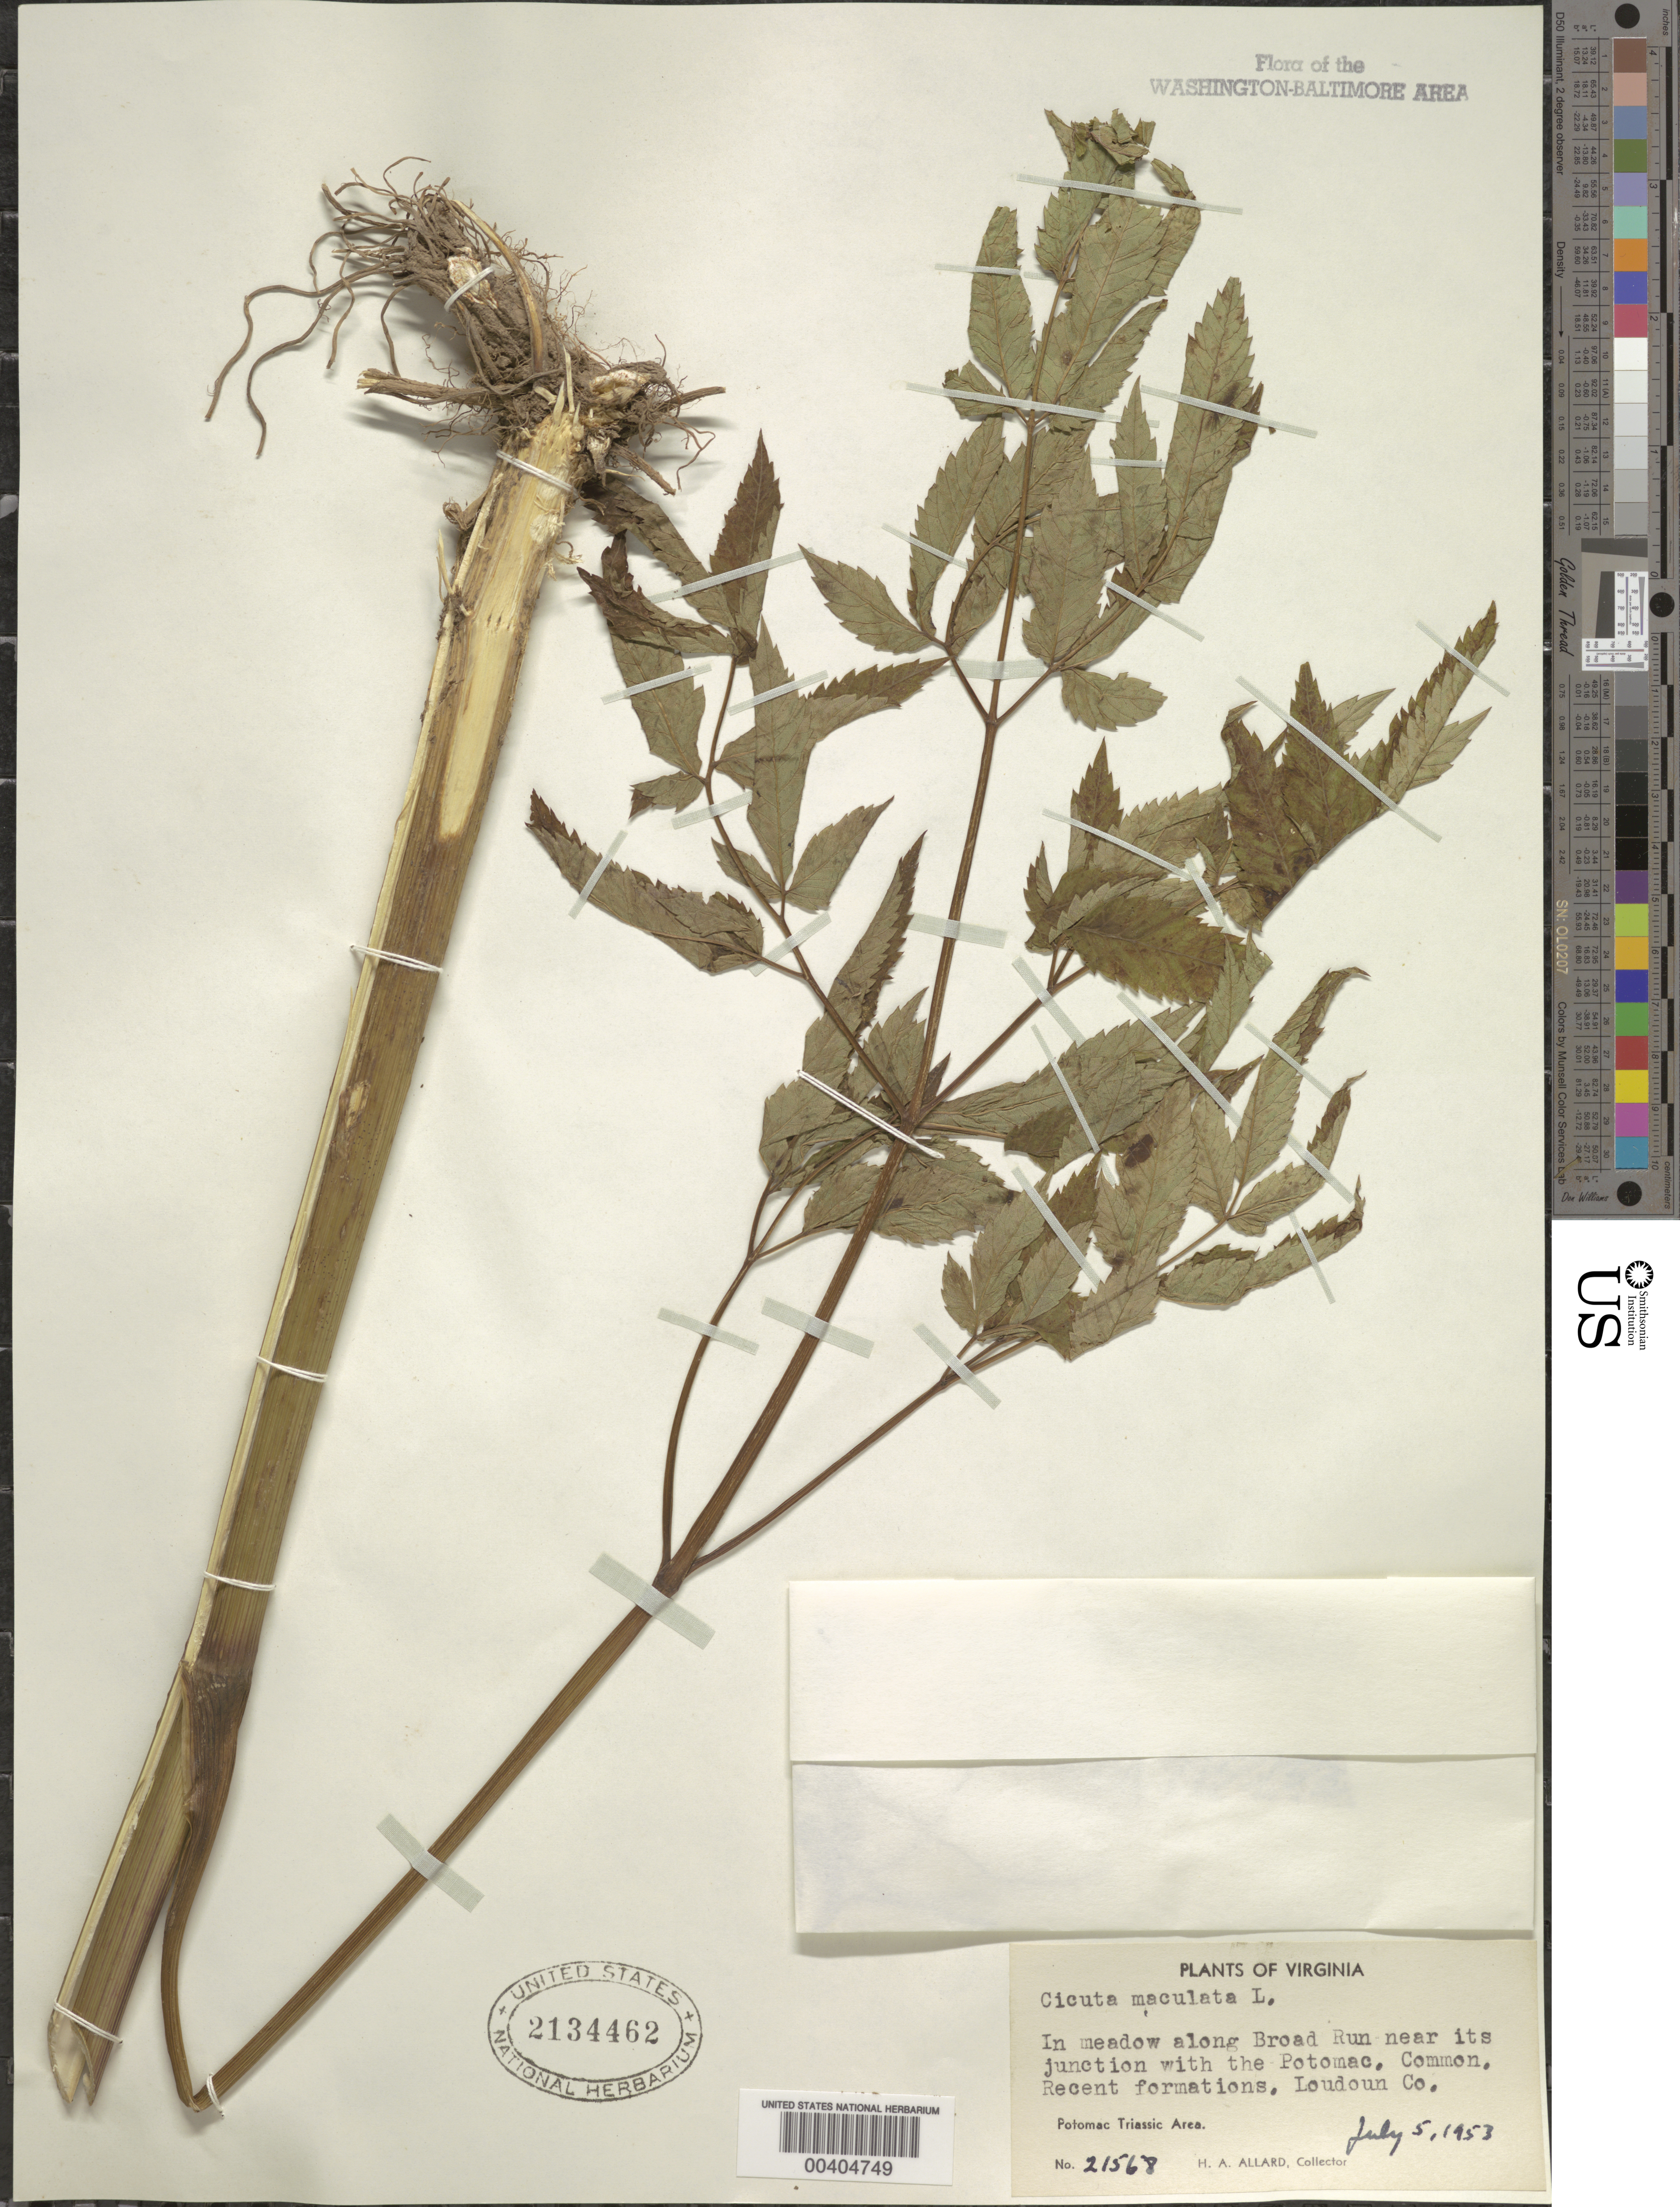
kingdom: Plantae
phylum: Tracheophyta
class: Magnoliopsida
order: Apiales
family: Apiaceae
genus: Cicuta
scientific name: Cicuta maculata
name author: L.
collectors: H. A. Allard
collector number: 21568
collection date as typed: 05 Jul 1953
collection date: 1953-07-05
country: United States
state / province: Virginia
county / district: Loudoun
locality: Broad Run near junction with Potomac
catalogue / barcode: US 2134462